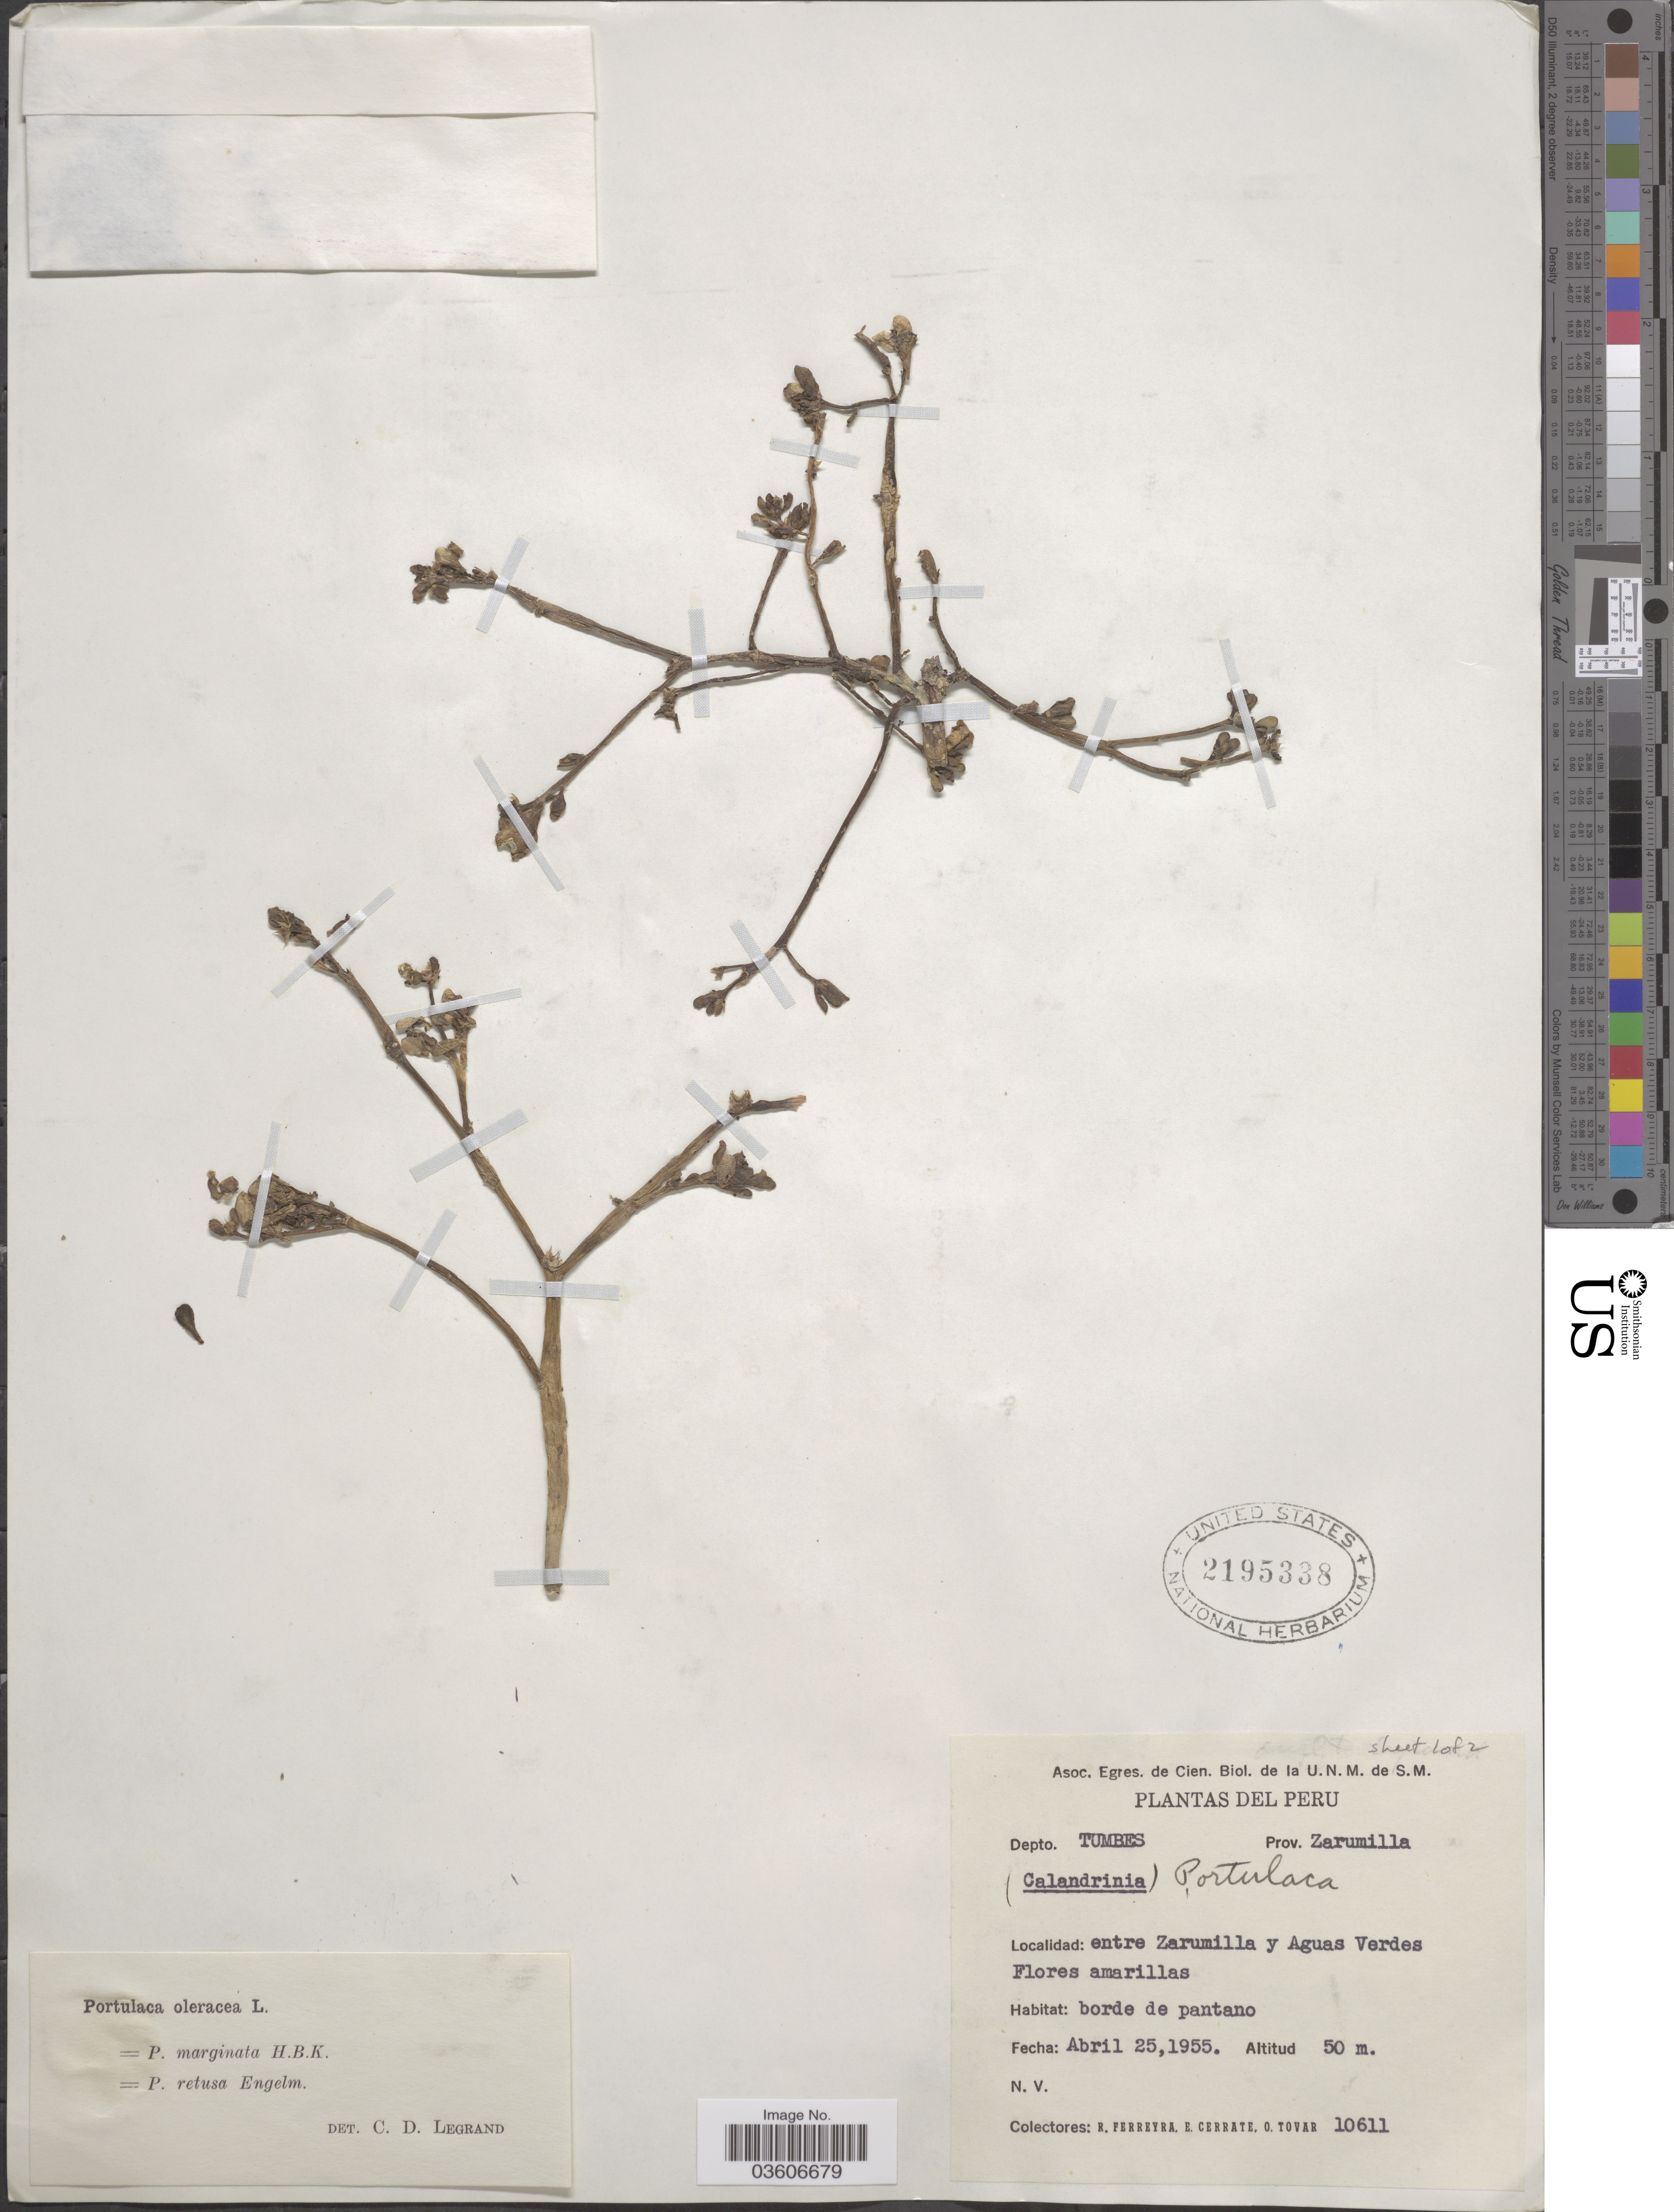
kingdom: Plantae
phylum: Tracheophyta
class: Magnoliopsida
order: Caryophyllales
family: Portulacaceae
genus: Portulaca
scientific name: Portulaca oleracea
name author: L.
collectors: R. A. Ferreyra, E. Cerrate & Ó. Tovar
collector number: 10611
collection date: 1955-04-25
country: Peru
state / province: Tumbes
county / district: Zarumilla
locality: Depto. Tumbes. Prov. Zarumilla. Entre Zarumilla y Aguas Verdes.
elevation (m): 50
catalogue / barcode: US 2195338